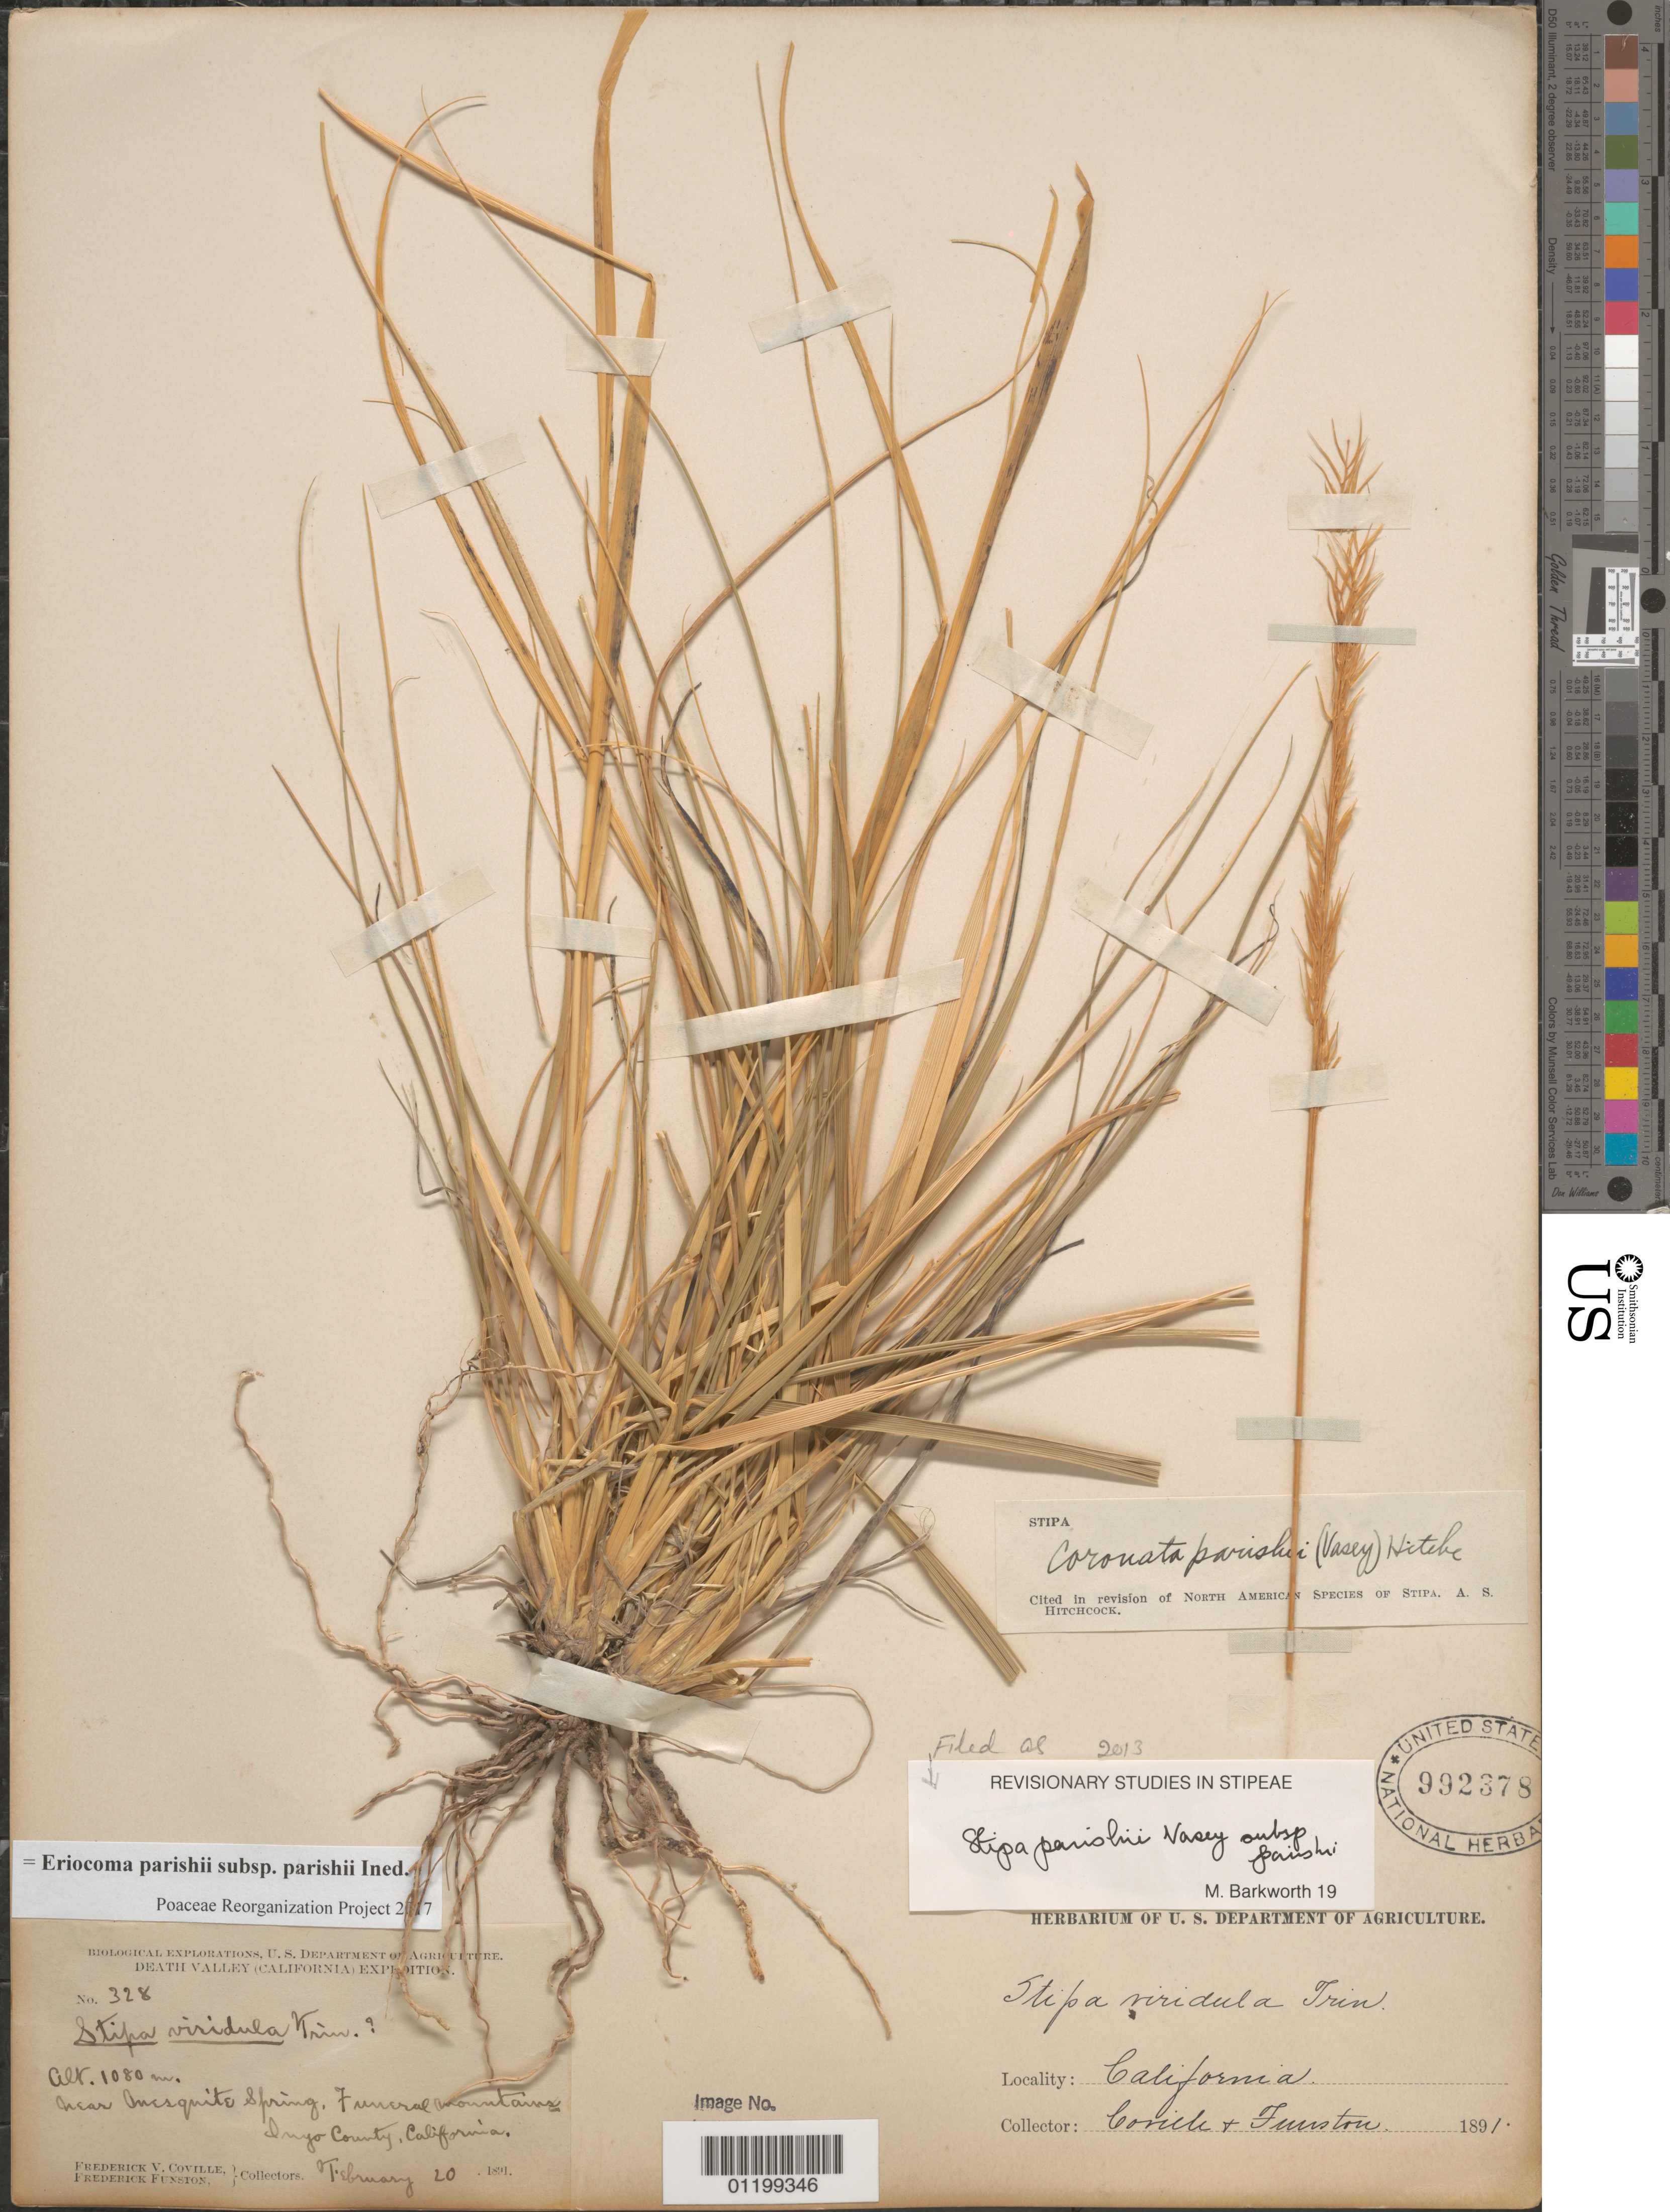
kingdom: Plantae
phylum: Tracheophyta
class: Liliopsida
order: Poales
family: Poaceae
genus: Eriocoma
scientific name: Eriocoma parishii subsp. parishii ined.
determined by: Poaceae Reorganization Project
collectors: F. V. Coville & F. Funston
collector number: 328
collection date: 1891-02-20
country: United States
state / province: California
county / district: Inyo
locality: Funeral Mts. Mesquite Springs.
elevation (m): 1080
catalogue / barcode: US 992378